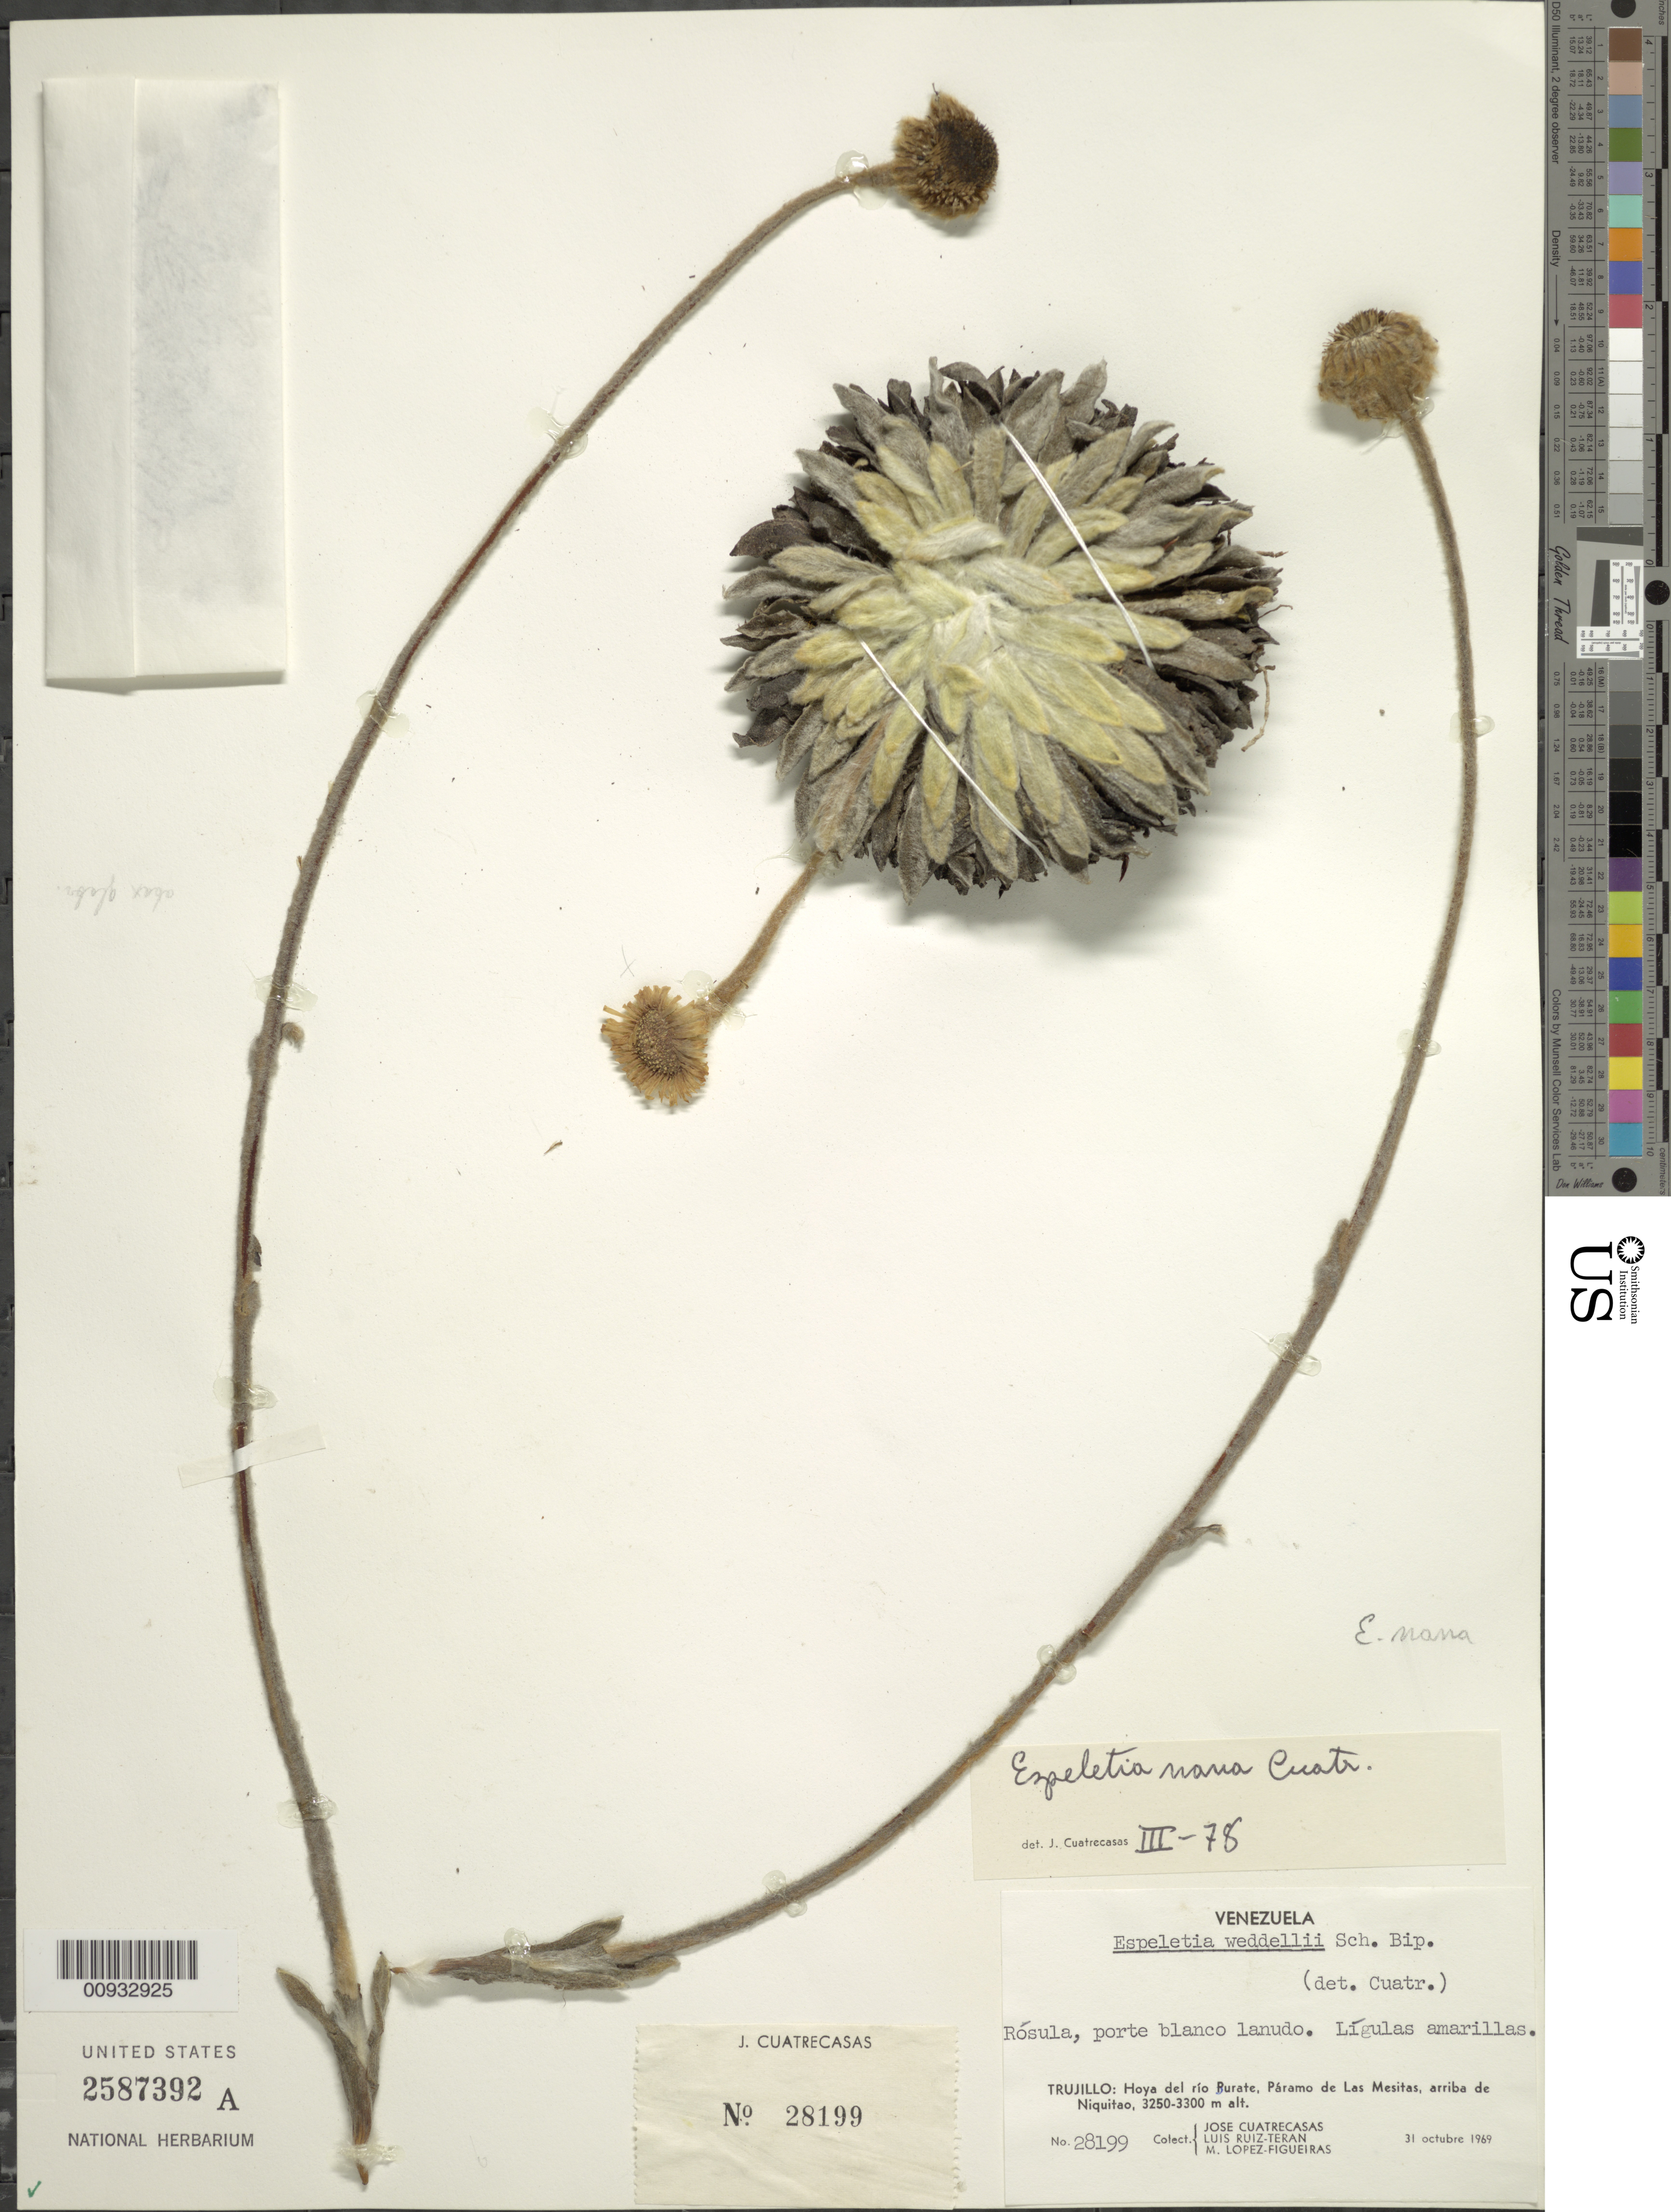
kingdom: Plantae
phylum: Tracheophyta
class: Magnoliopsida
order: Asterales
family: Asteraceae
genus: Espeletia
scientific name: Espeletia nana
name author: Cuatrec.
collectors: J. Cuatrecasas, L. E. Ruíz-Terán & M. López Figueiras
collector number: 28199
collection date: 1969-10-31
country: Venezuela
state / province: Trujillo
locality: Páramo de Las Mesitas. Hoya del Río Burate, arriba de Niquitao.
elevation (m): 3250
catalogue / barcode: US 2587392A